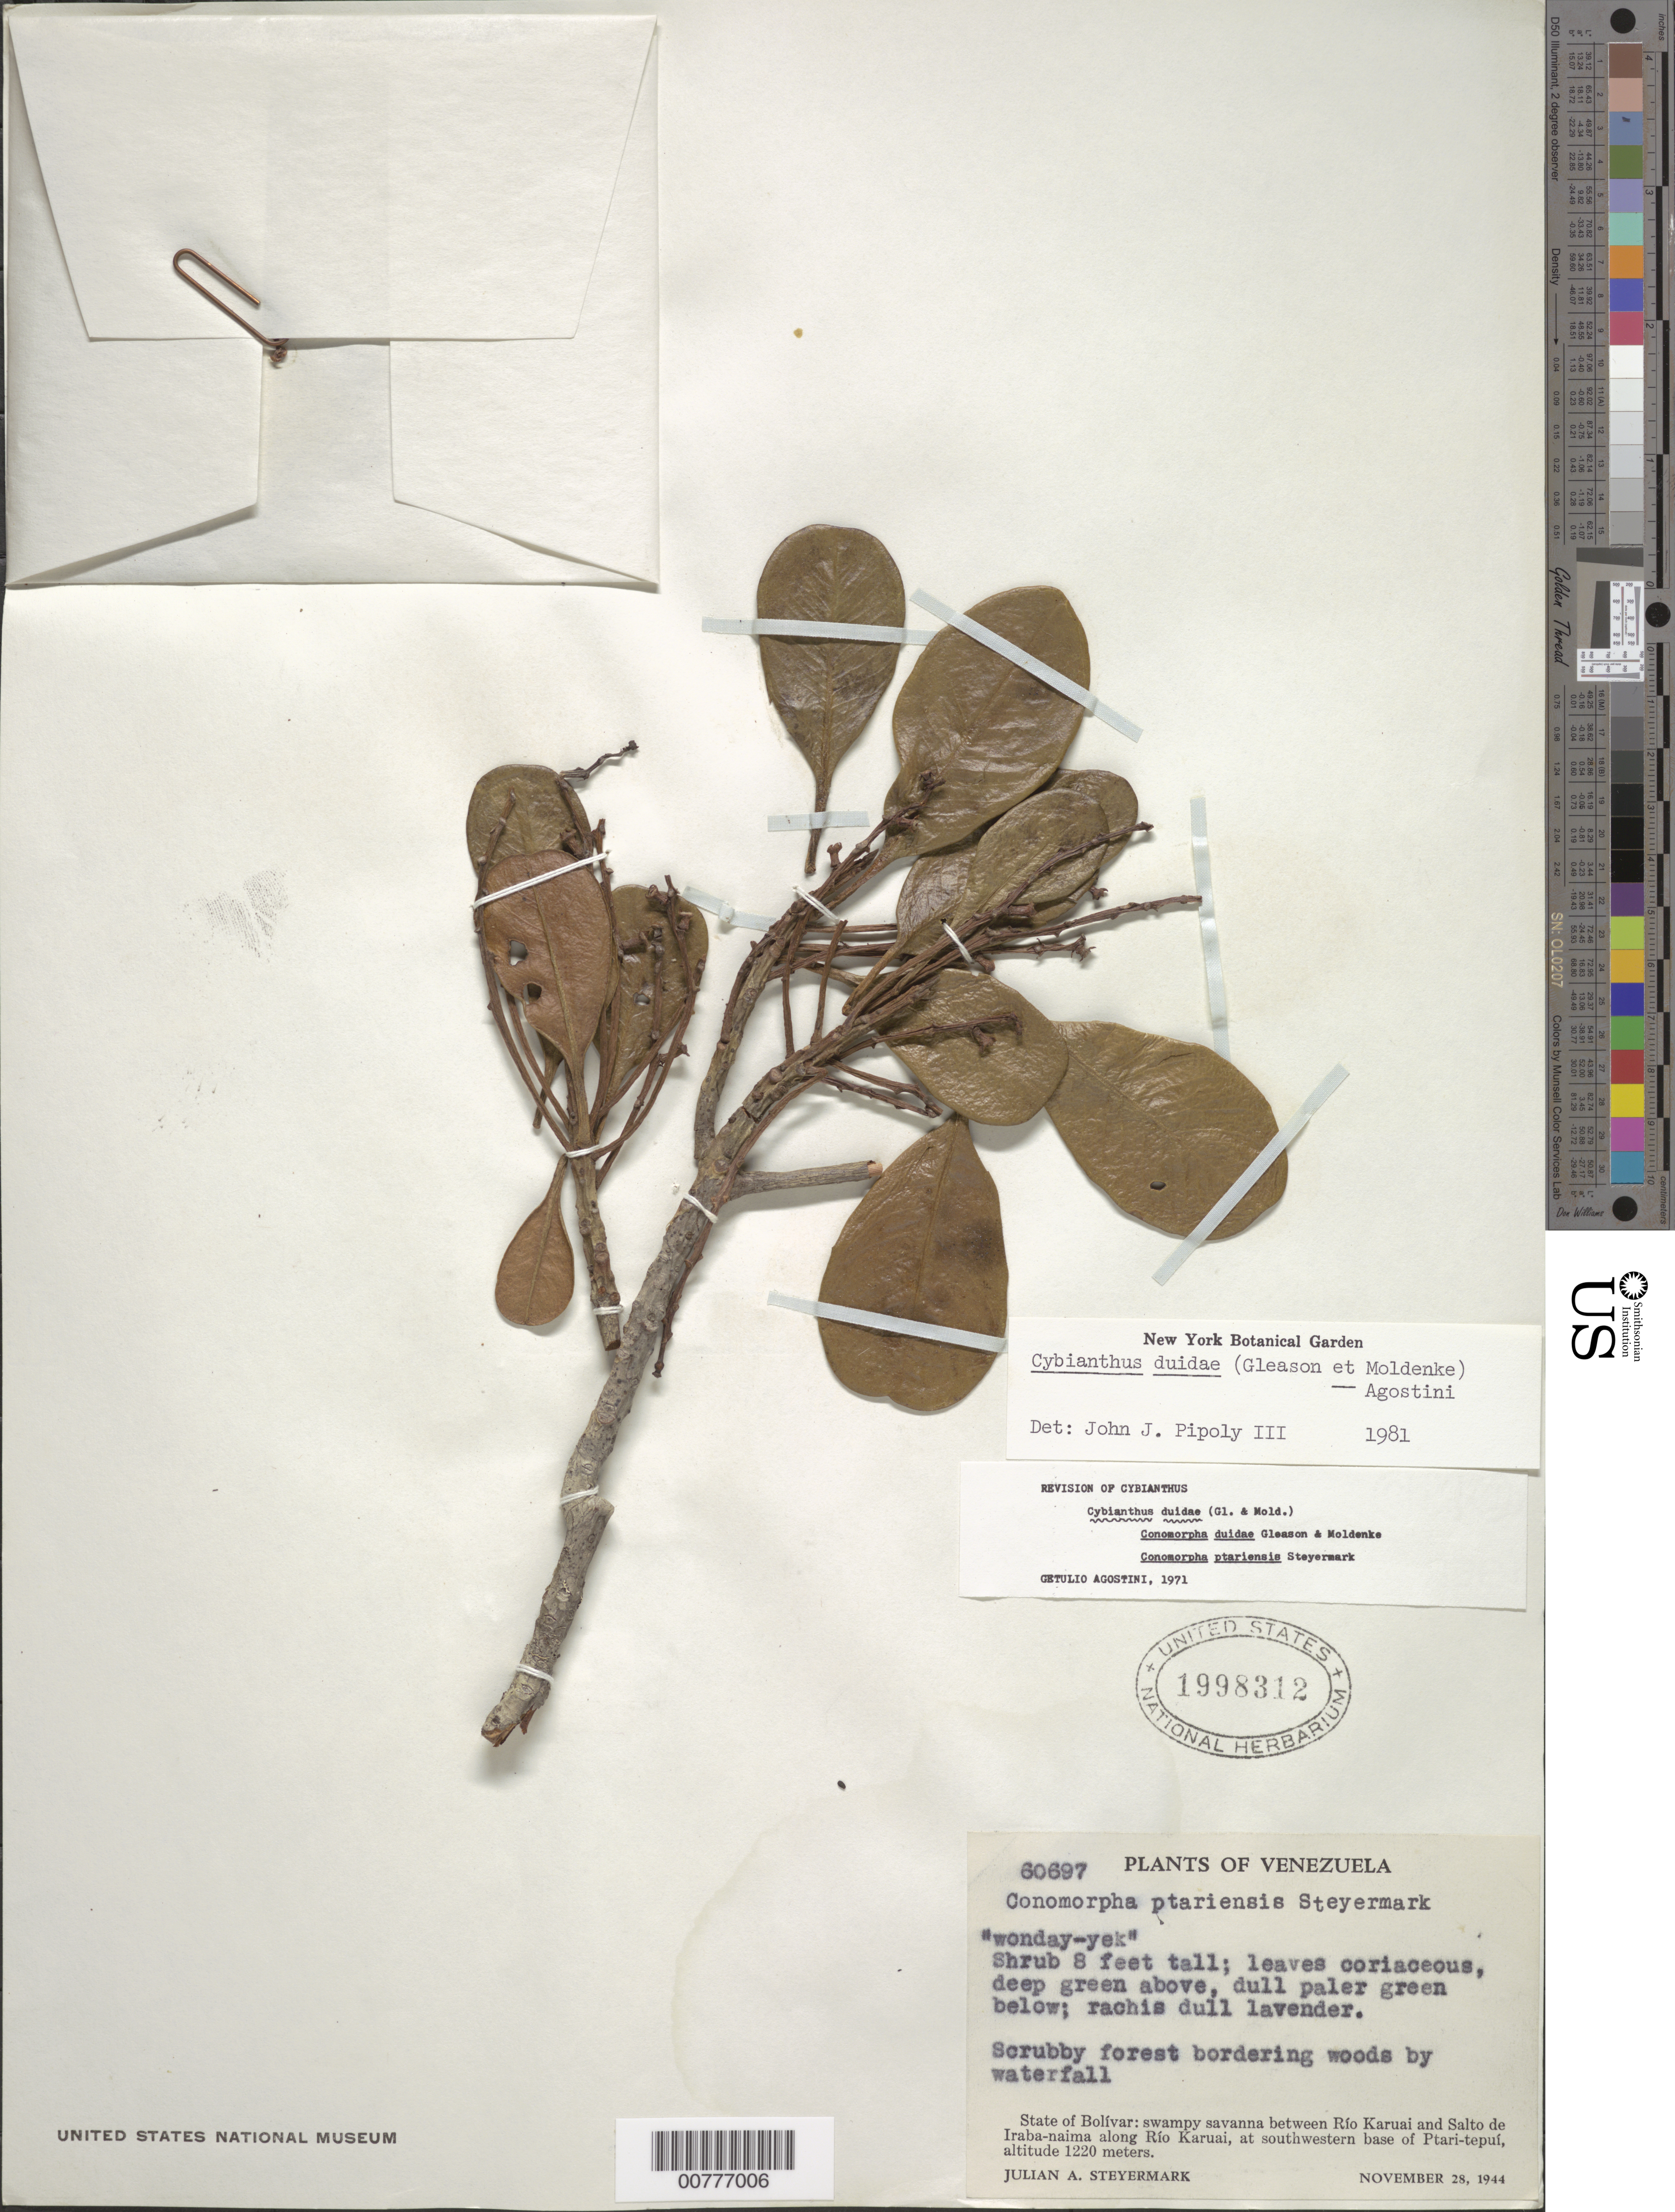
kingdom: Plantae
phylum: Tracheophyta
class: Magnoliopsida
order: Ericales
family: Primulaceae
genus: Cybianthus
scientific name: Cybianthus duidae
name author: (Gleason & Moldenke) G. Agostini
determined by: Pipoly, J. J., III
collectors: J. Steyermark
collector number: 60697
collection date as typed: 28-Nov-44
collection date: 1944-11-28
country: Venezuela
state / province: Bolívar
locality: Ptari-tepuí, between Río Karuai and first ridge above Río Karuai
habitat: Scrubby forest bordering woods by waterfall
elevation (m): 1220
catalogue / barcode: US 1998312